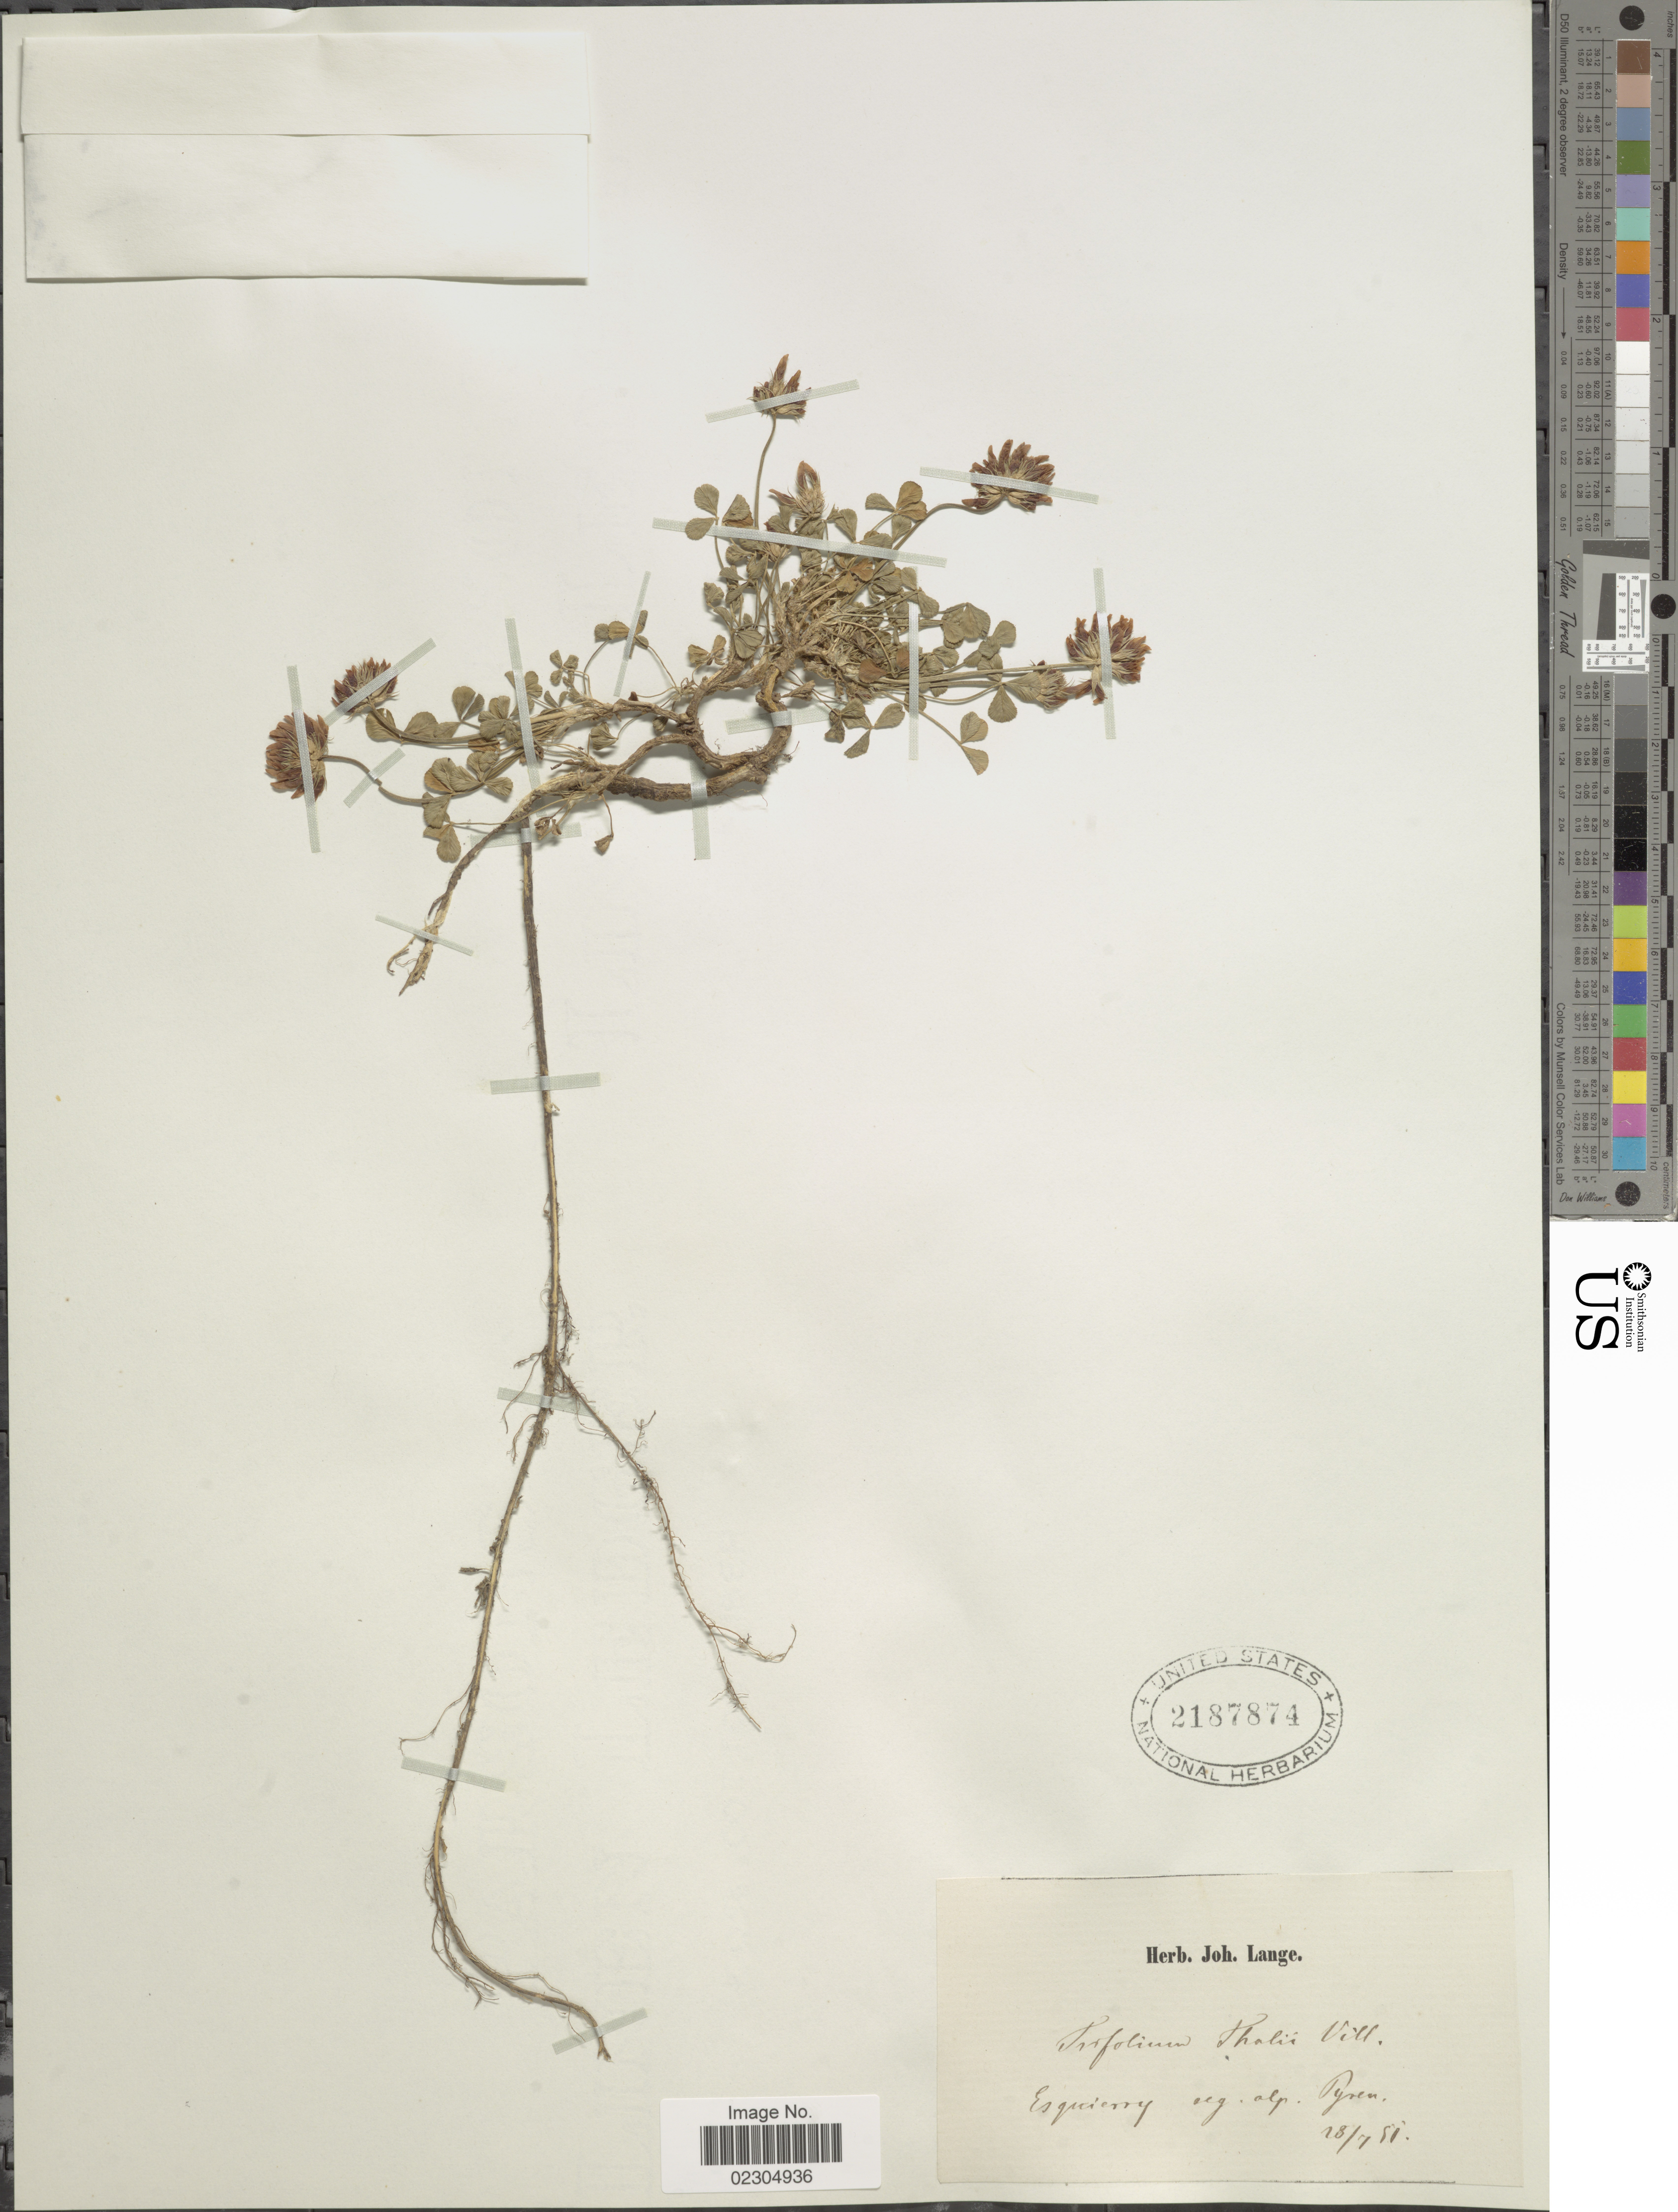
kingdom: Plantae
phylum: Tracheophyta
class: Magnoliopsida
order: Fabales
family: Fabaceae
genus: Trifolium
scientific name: Trifolium thalii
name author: Vill.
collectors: ex herb. Joh. Lange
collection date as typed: Transcribed d/m/y: 18/7/81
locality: Esqucieny reg. alp. Pyren. [interpreted]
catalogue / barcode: US 2187874